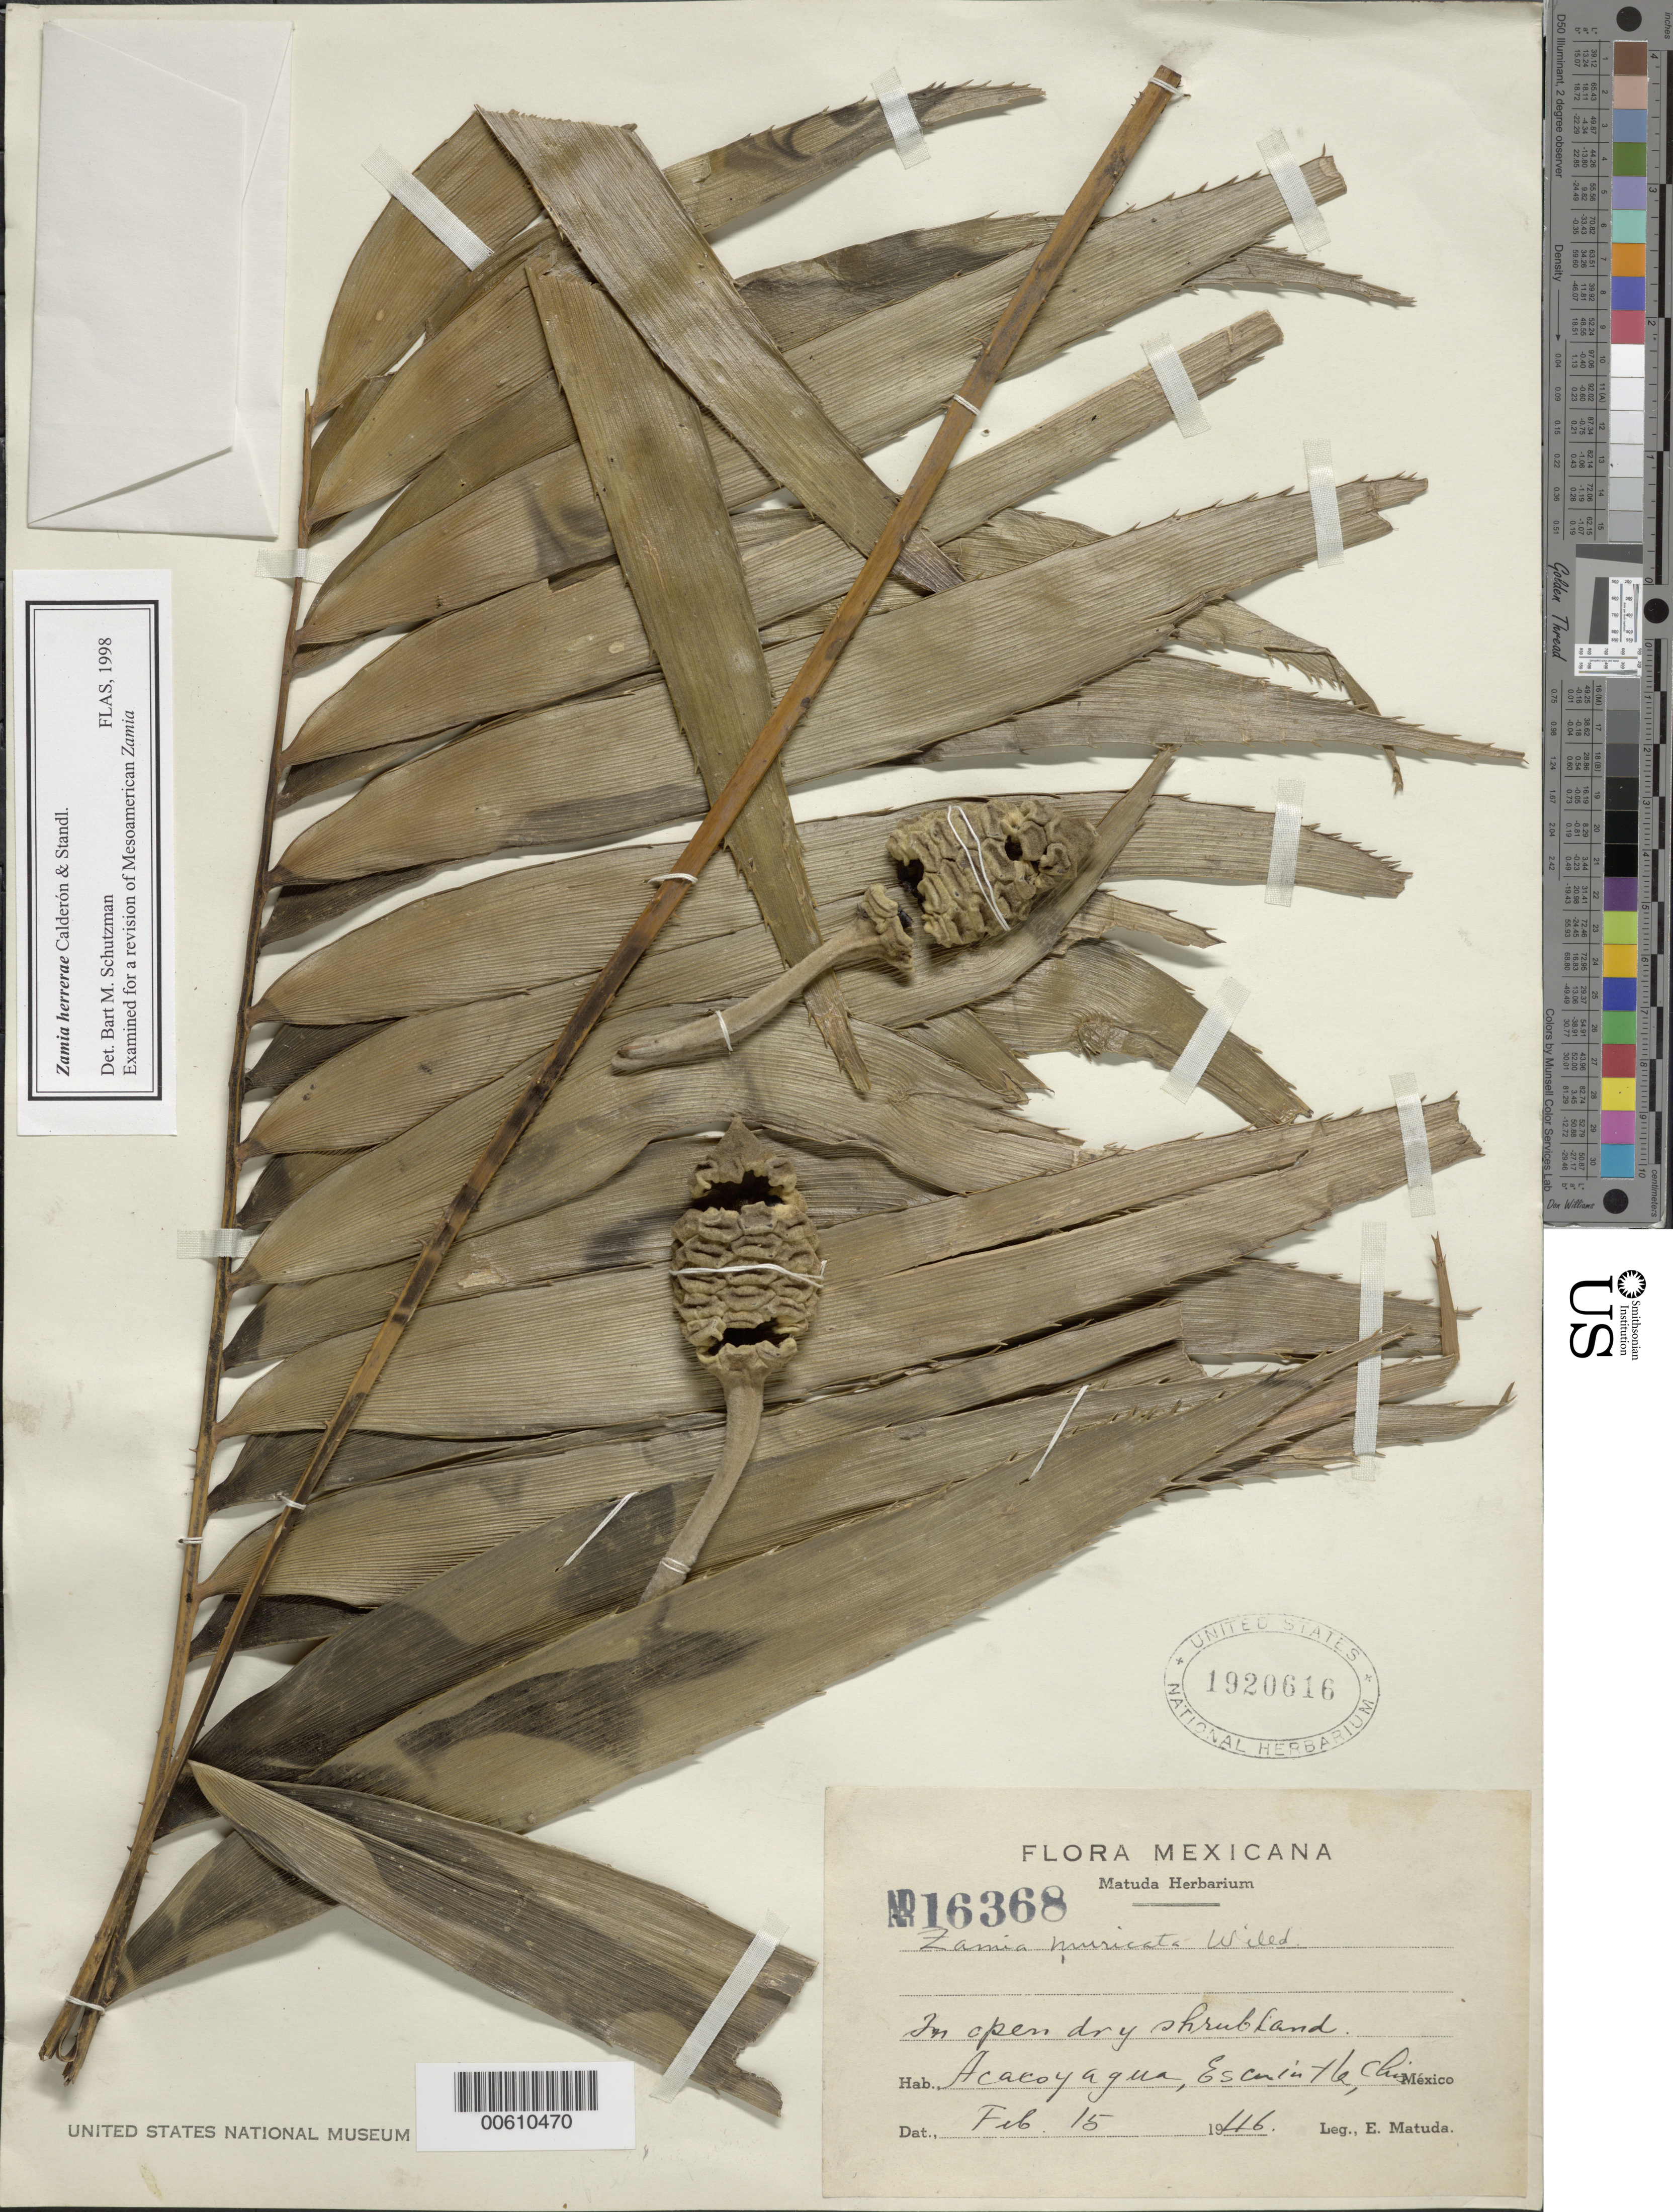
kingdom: Plantae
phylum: Tracheophyta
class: Cycadopsida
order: Cycadales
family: Zamiaceae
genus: Zamia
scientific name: Zamia herrerae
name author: S. Calderón & Standl.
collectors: E. Matuda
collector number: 16368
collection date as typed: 15 Feb 1946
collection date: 1946-02-15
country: Mexico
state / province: México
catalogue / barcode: US 1920616